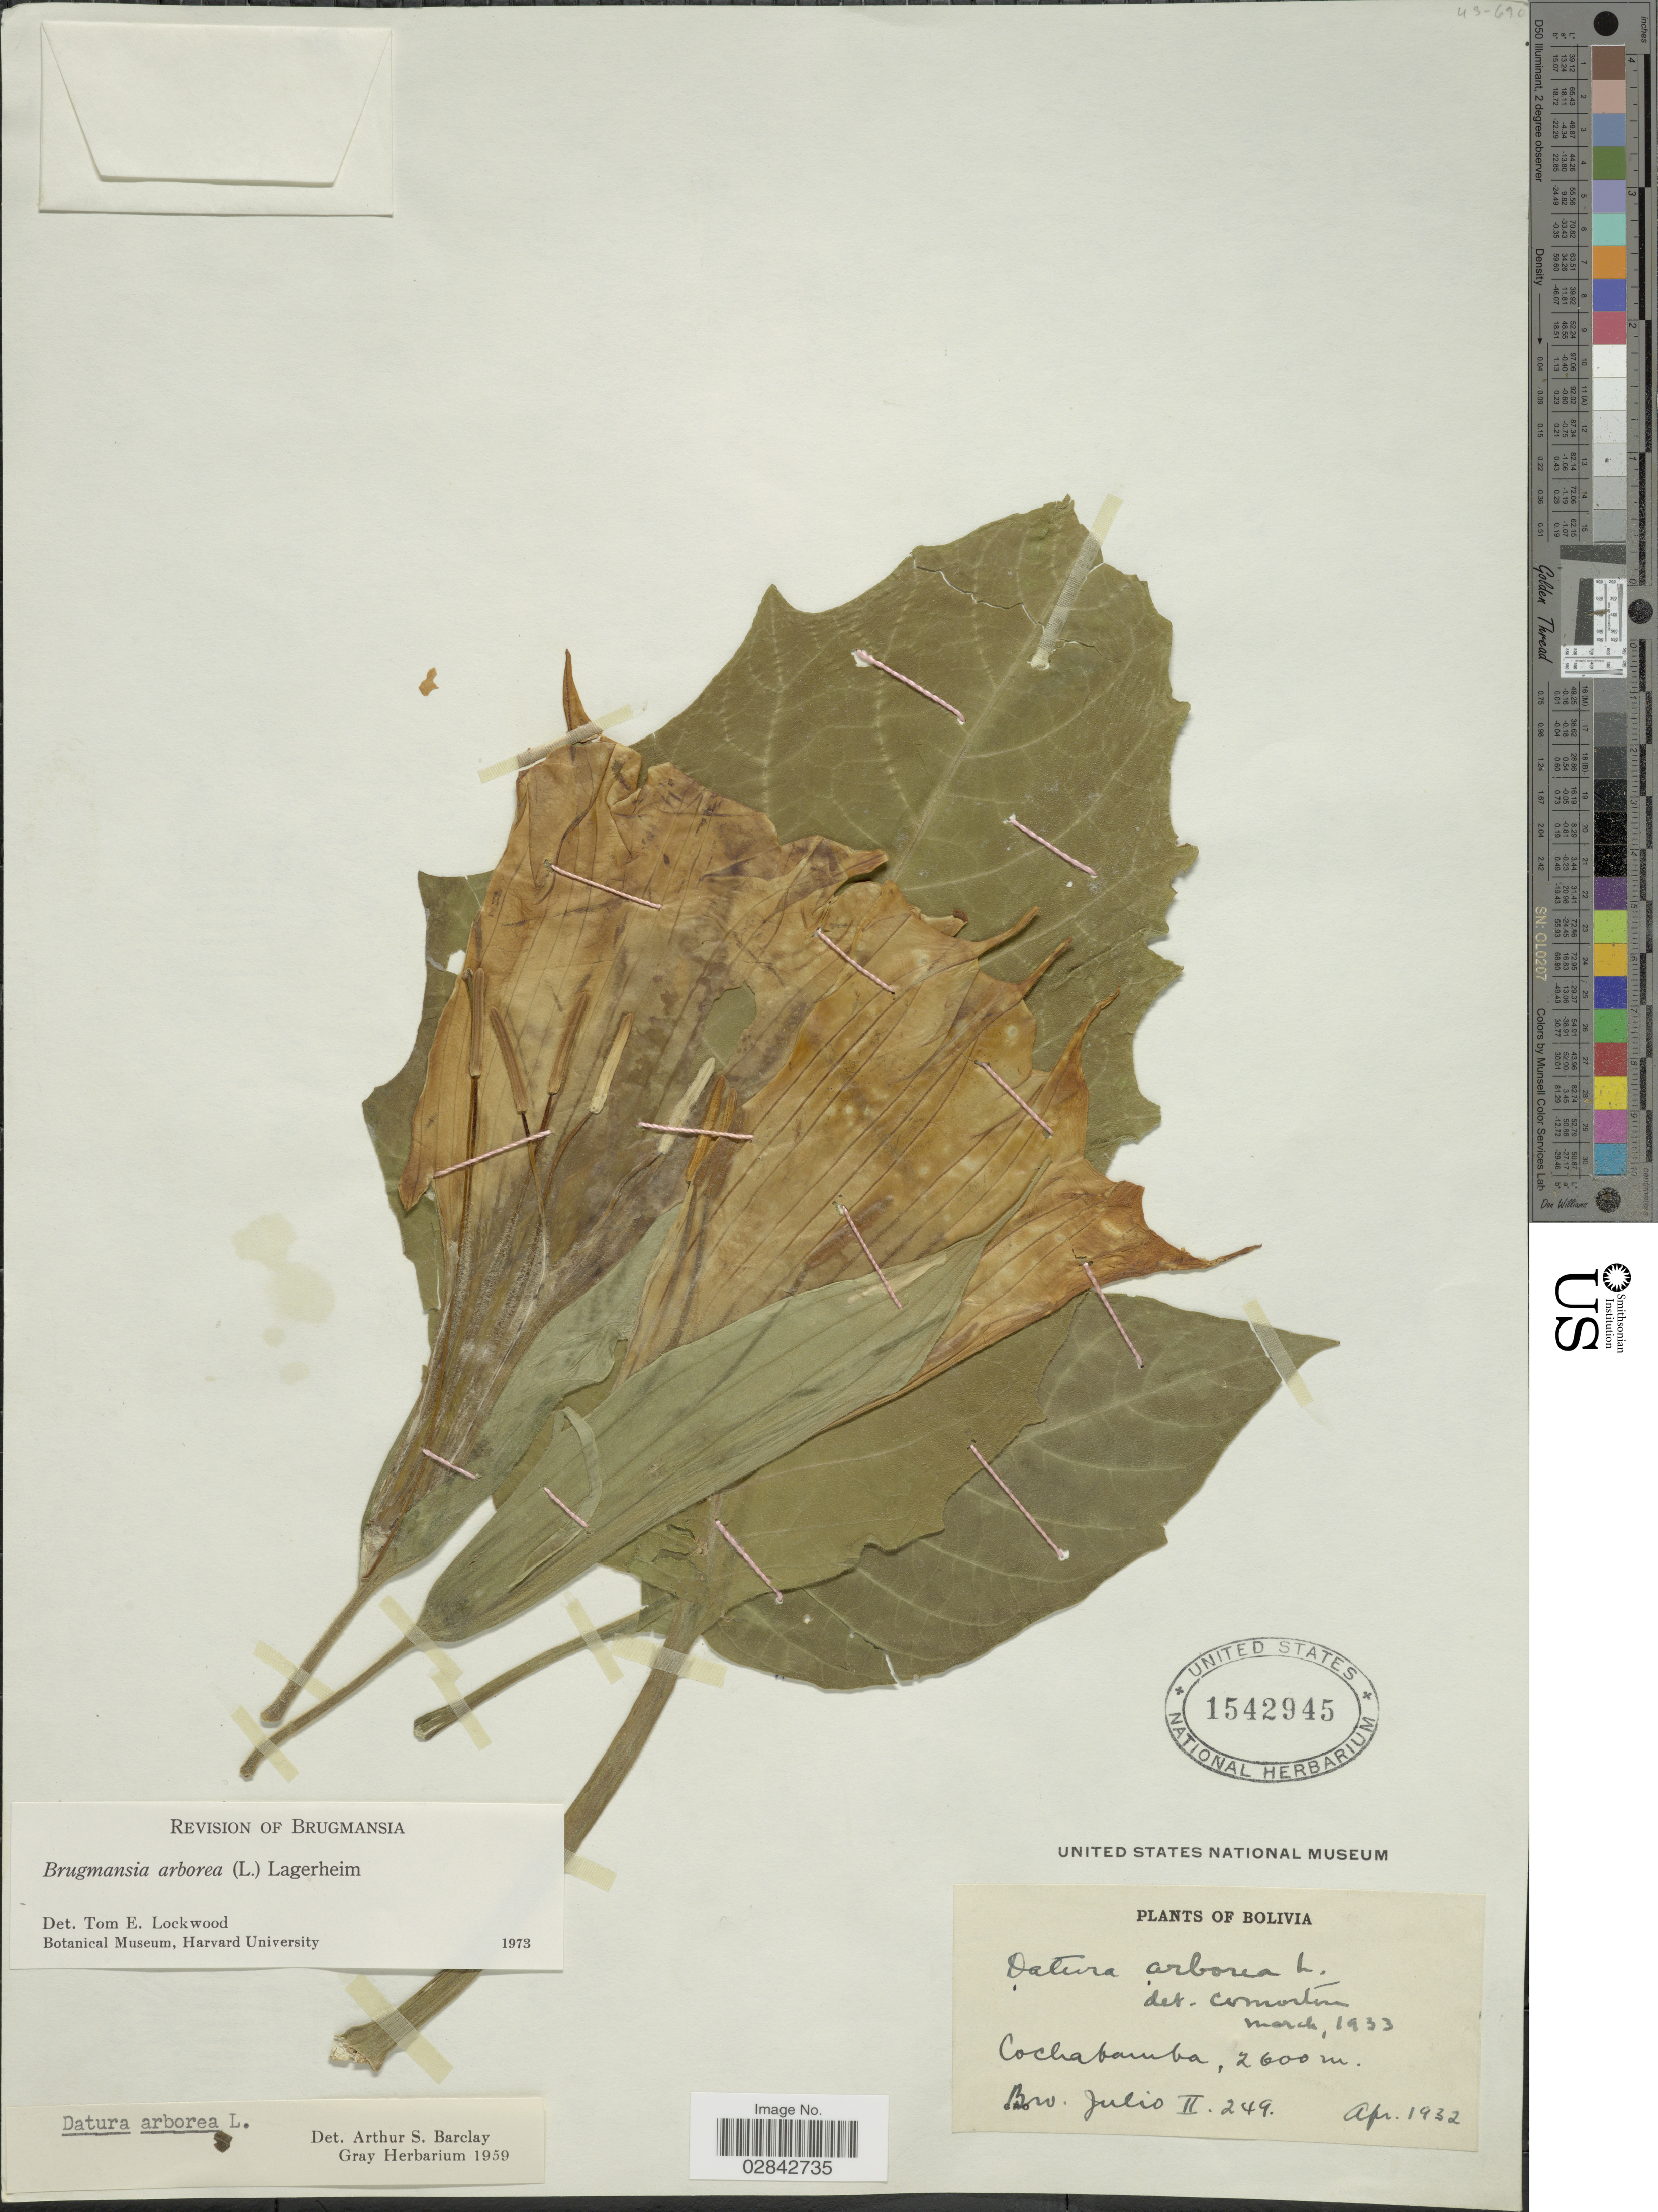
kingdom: Plantae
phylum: Tracheophyta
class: Magnoliopsida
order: Solanales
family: Solanaceae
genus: Brugmansia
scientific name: Brugmansia arborea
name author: (L.) Lagerh.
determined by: Lockwood, T. E.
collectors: Bro. Julio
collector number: II249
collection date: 1932-04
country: Bolivia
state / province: Cochabamba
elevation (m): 2600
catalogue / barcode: US 1542945